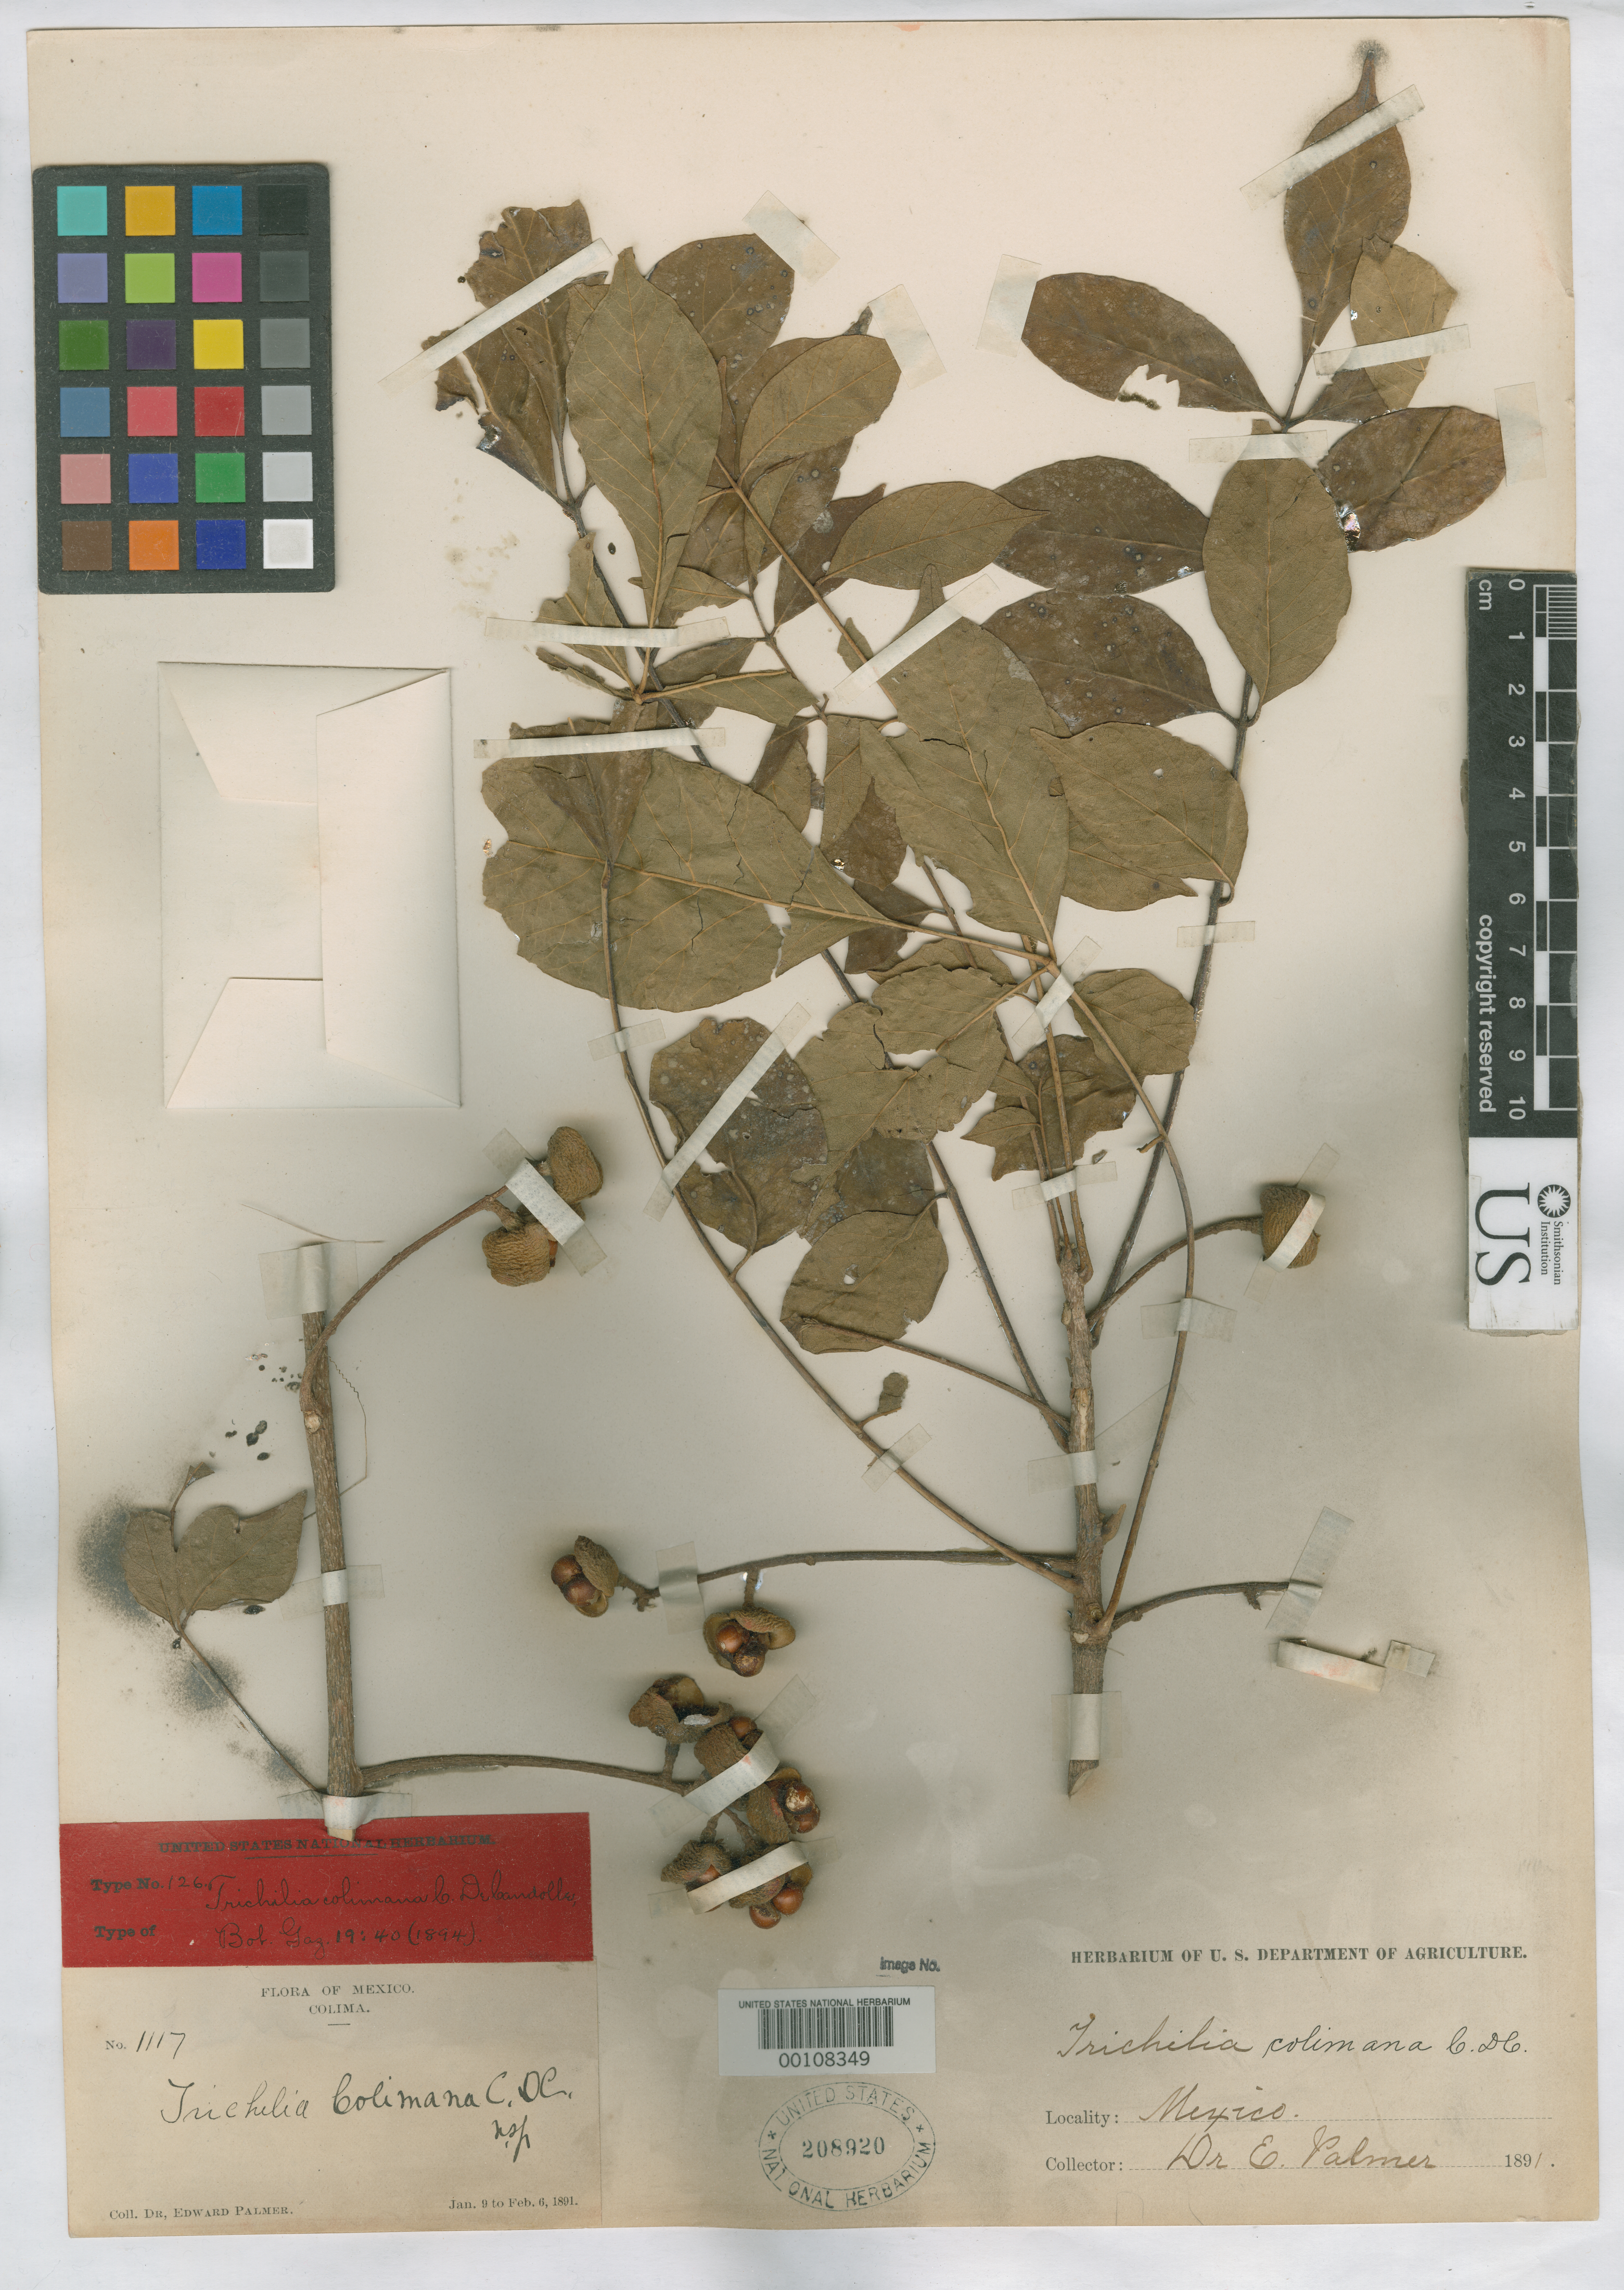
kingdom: Plantae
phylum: Tracheophyta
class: Magnoliopsida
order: Sapindales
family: Meliaceae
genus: Trichilia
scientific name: Trichilia colimana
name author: C. DC.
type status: Isotype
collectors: E. Palmer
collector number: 1117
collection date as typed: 09 Jan 1891 to 06 Feb 1891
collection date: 1891-01-09/1891-02-06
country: Mexico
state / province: Colima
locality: Colima.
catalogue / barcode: US 208920